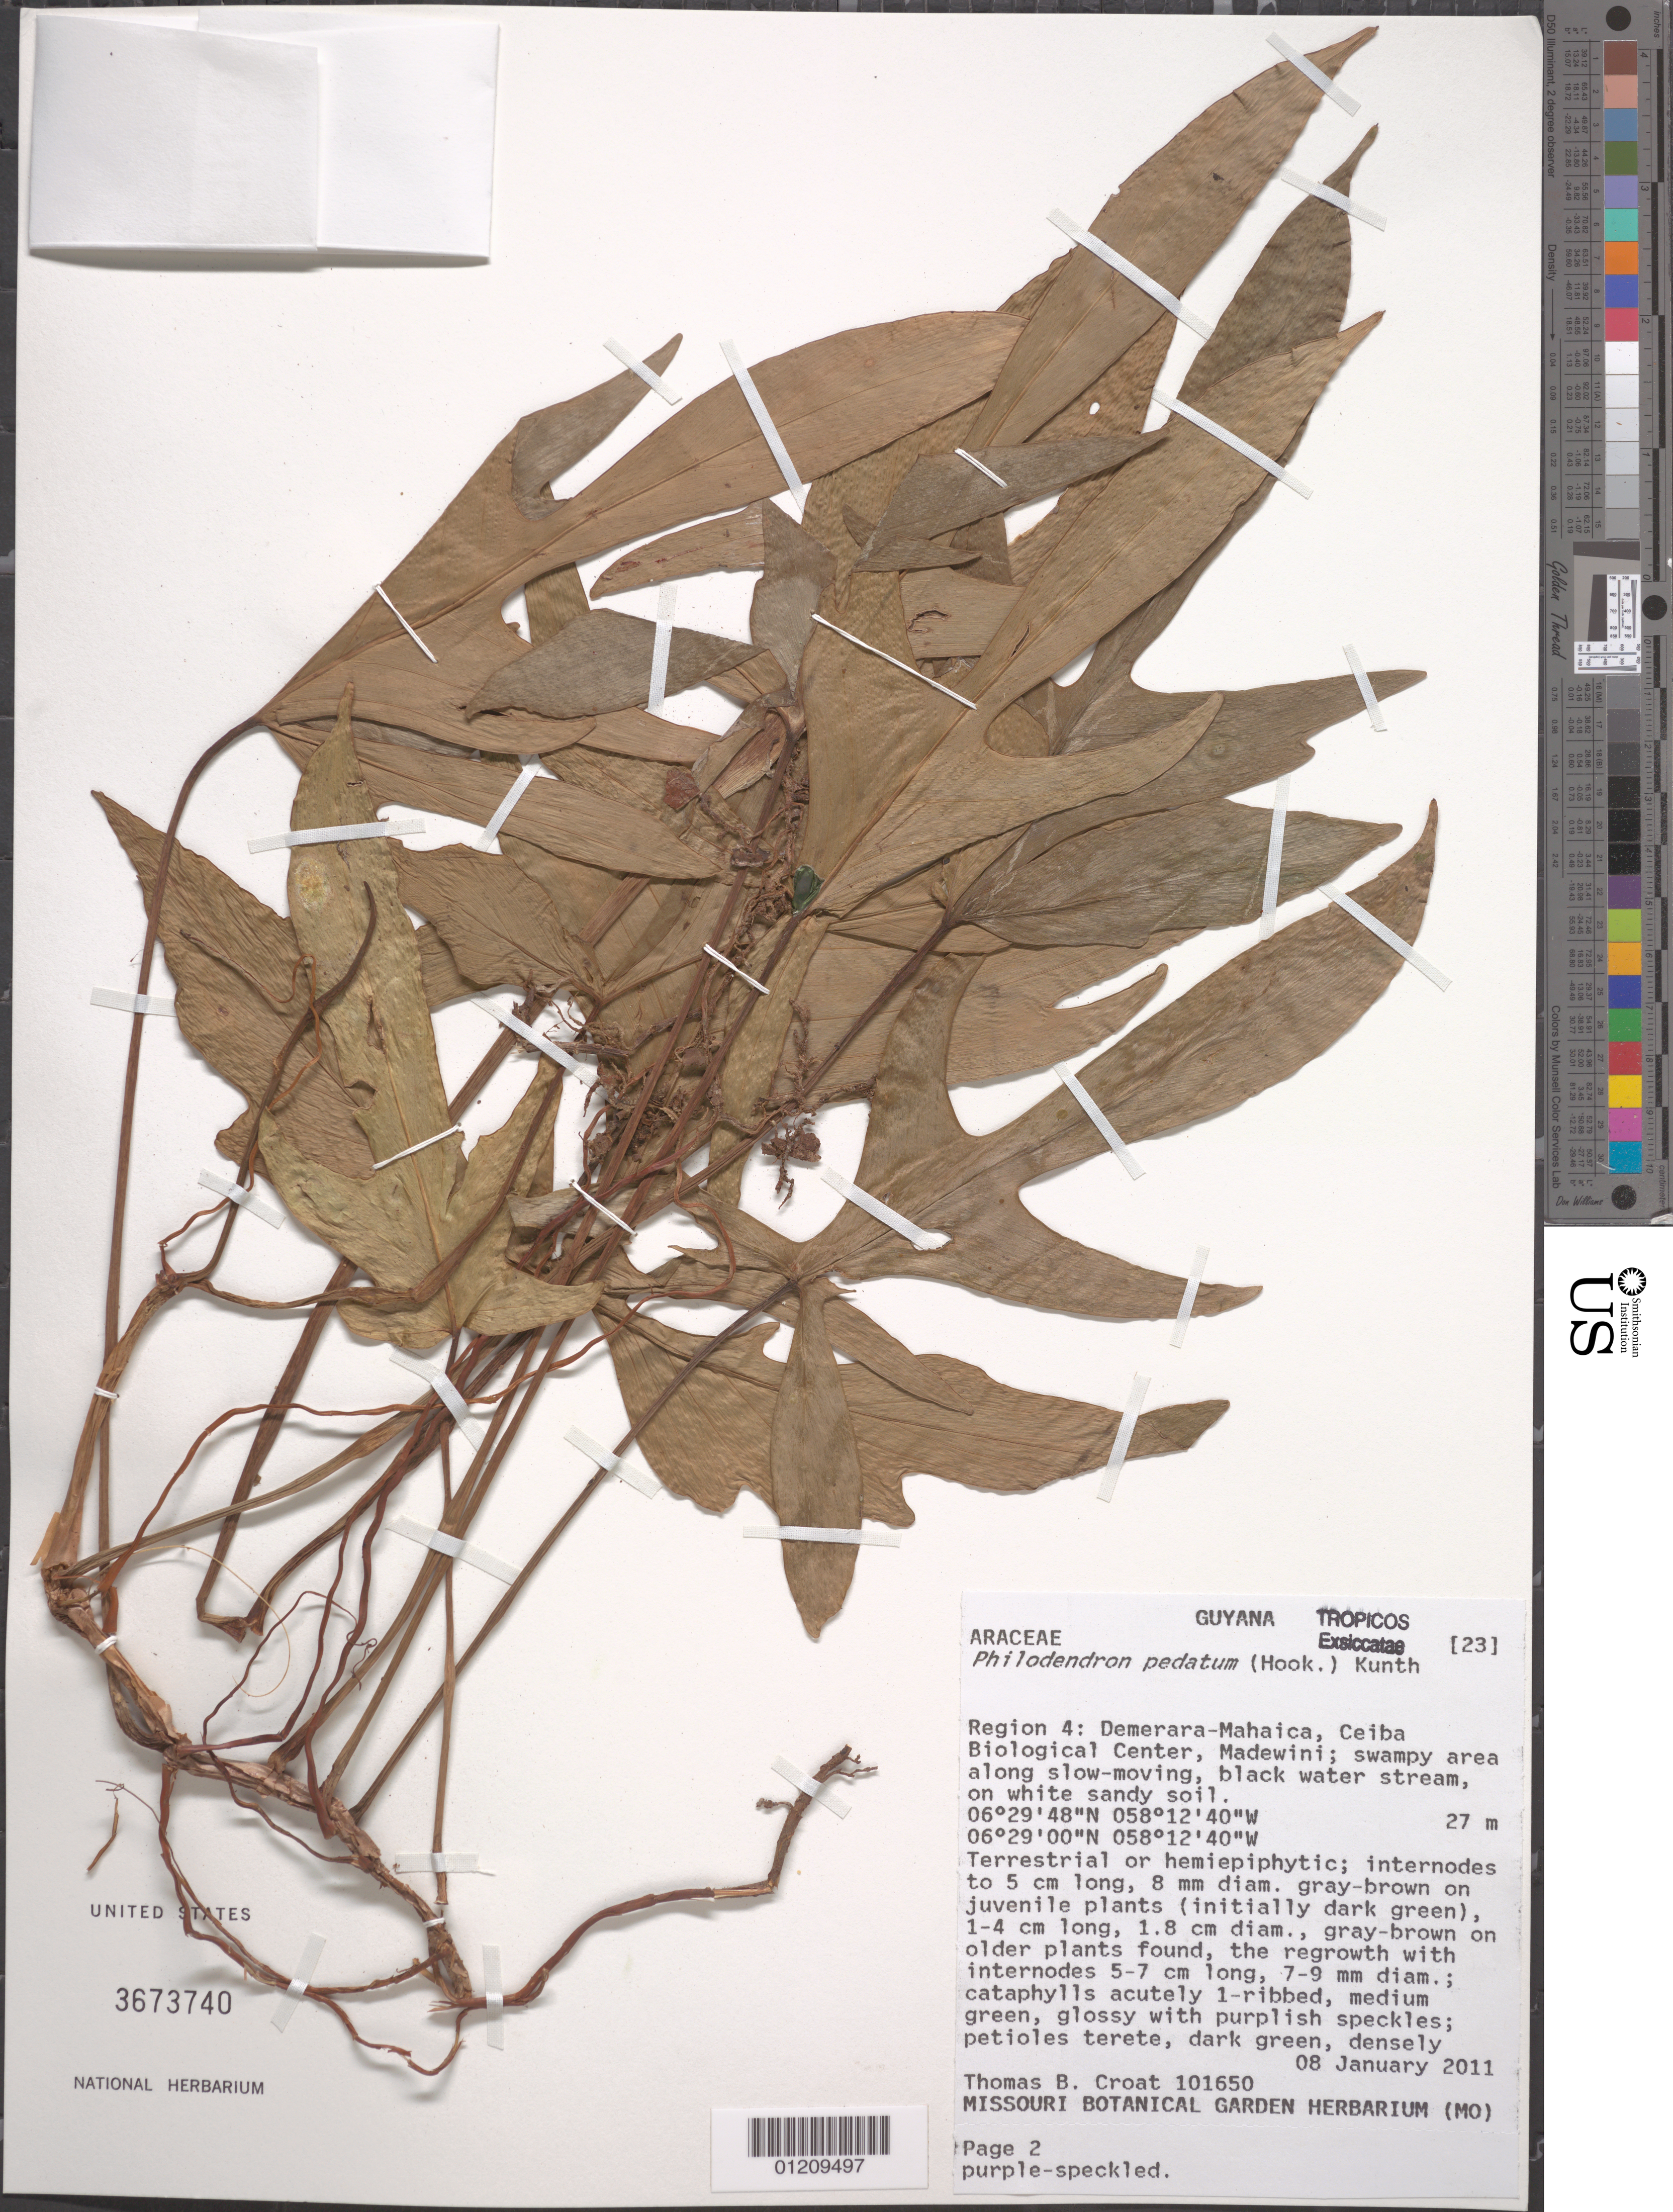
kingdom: Plantae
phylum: Tracheophyta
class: Liliopsida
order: Alismatales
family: Araceae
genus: Philodendron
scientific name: Philodendron pedatum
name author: (Hook.) Kunth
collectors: T. B. Croat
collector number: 101650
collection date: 2011-01-08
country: Guyana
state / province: Demerara-Mahaica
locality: Ceiba Biological Center, Madewini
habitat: Swampy area along slow-moving, black water stream, on white sandy soil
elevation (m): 27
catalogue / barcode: US 3673740